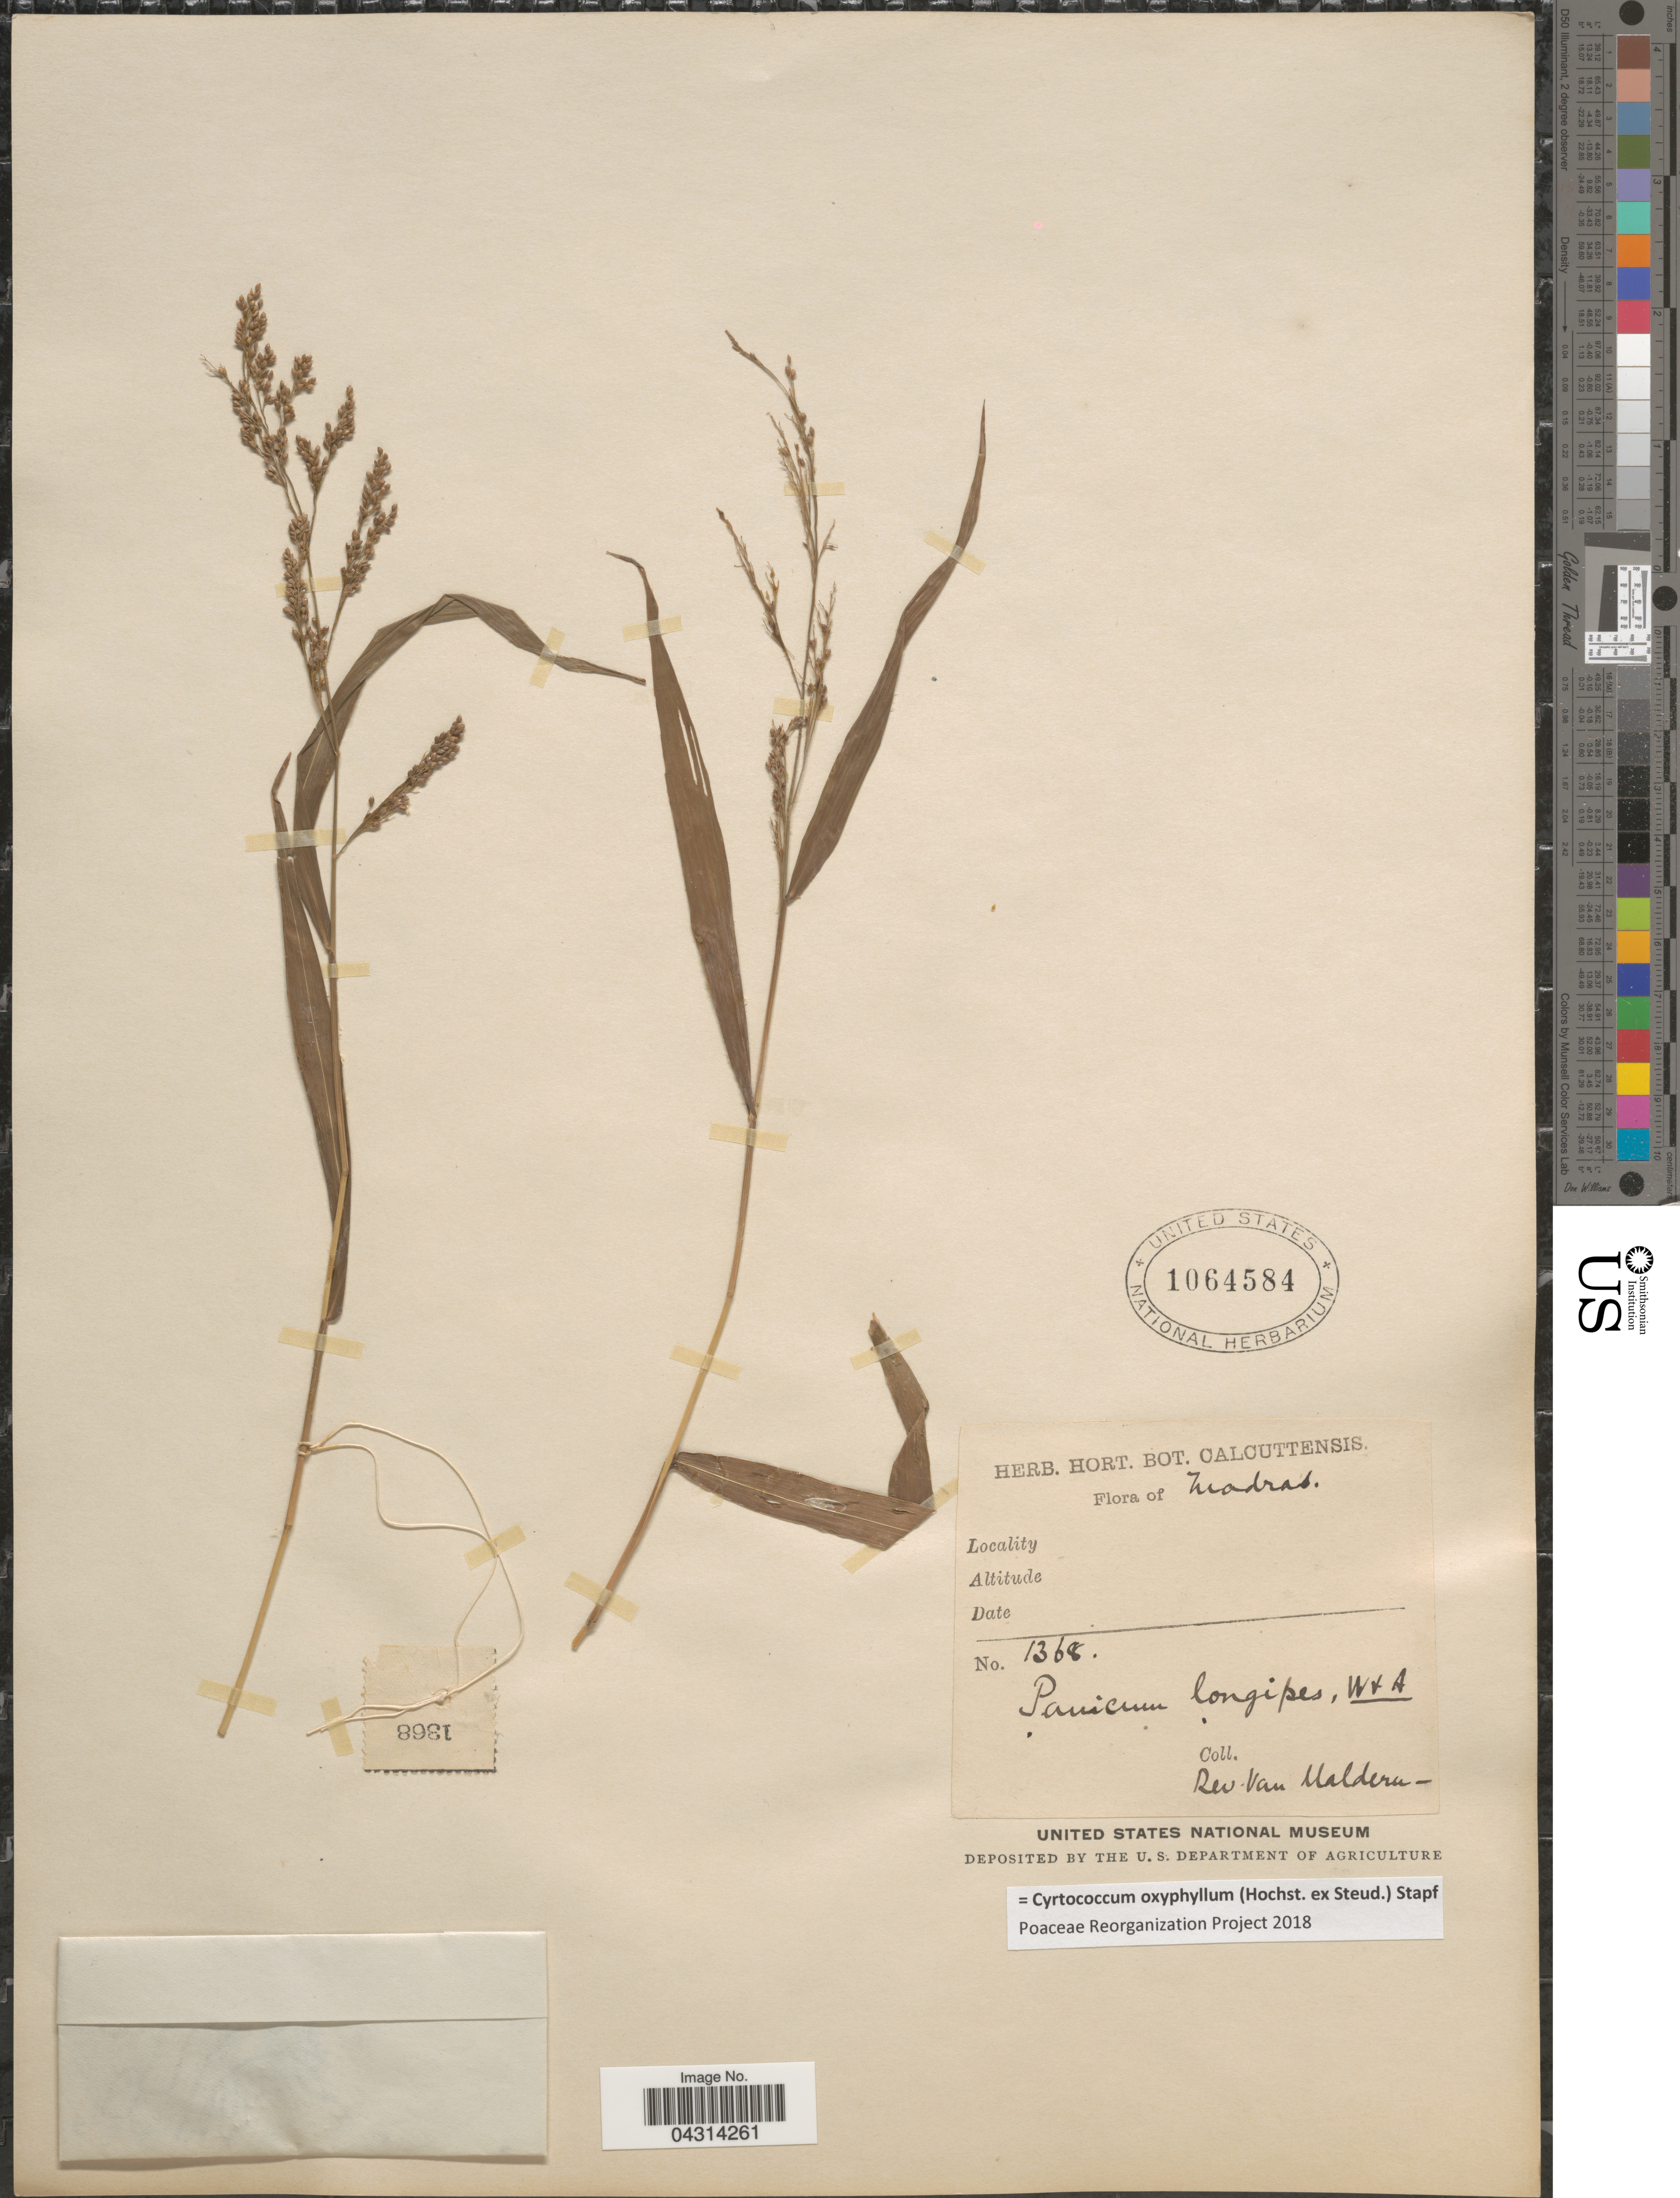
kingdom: Plantae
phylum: Tracheophyta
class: Liliopsida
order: Poales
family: Poaceae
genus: Cyrtococcum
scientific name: Cyrtococcum oxyphyllum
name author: (Steud.) Stapf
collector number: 1368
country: India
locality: Madras.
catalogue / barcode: US 1064584